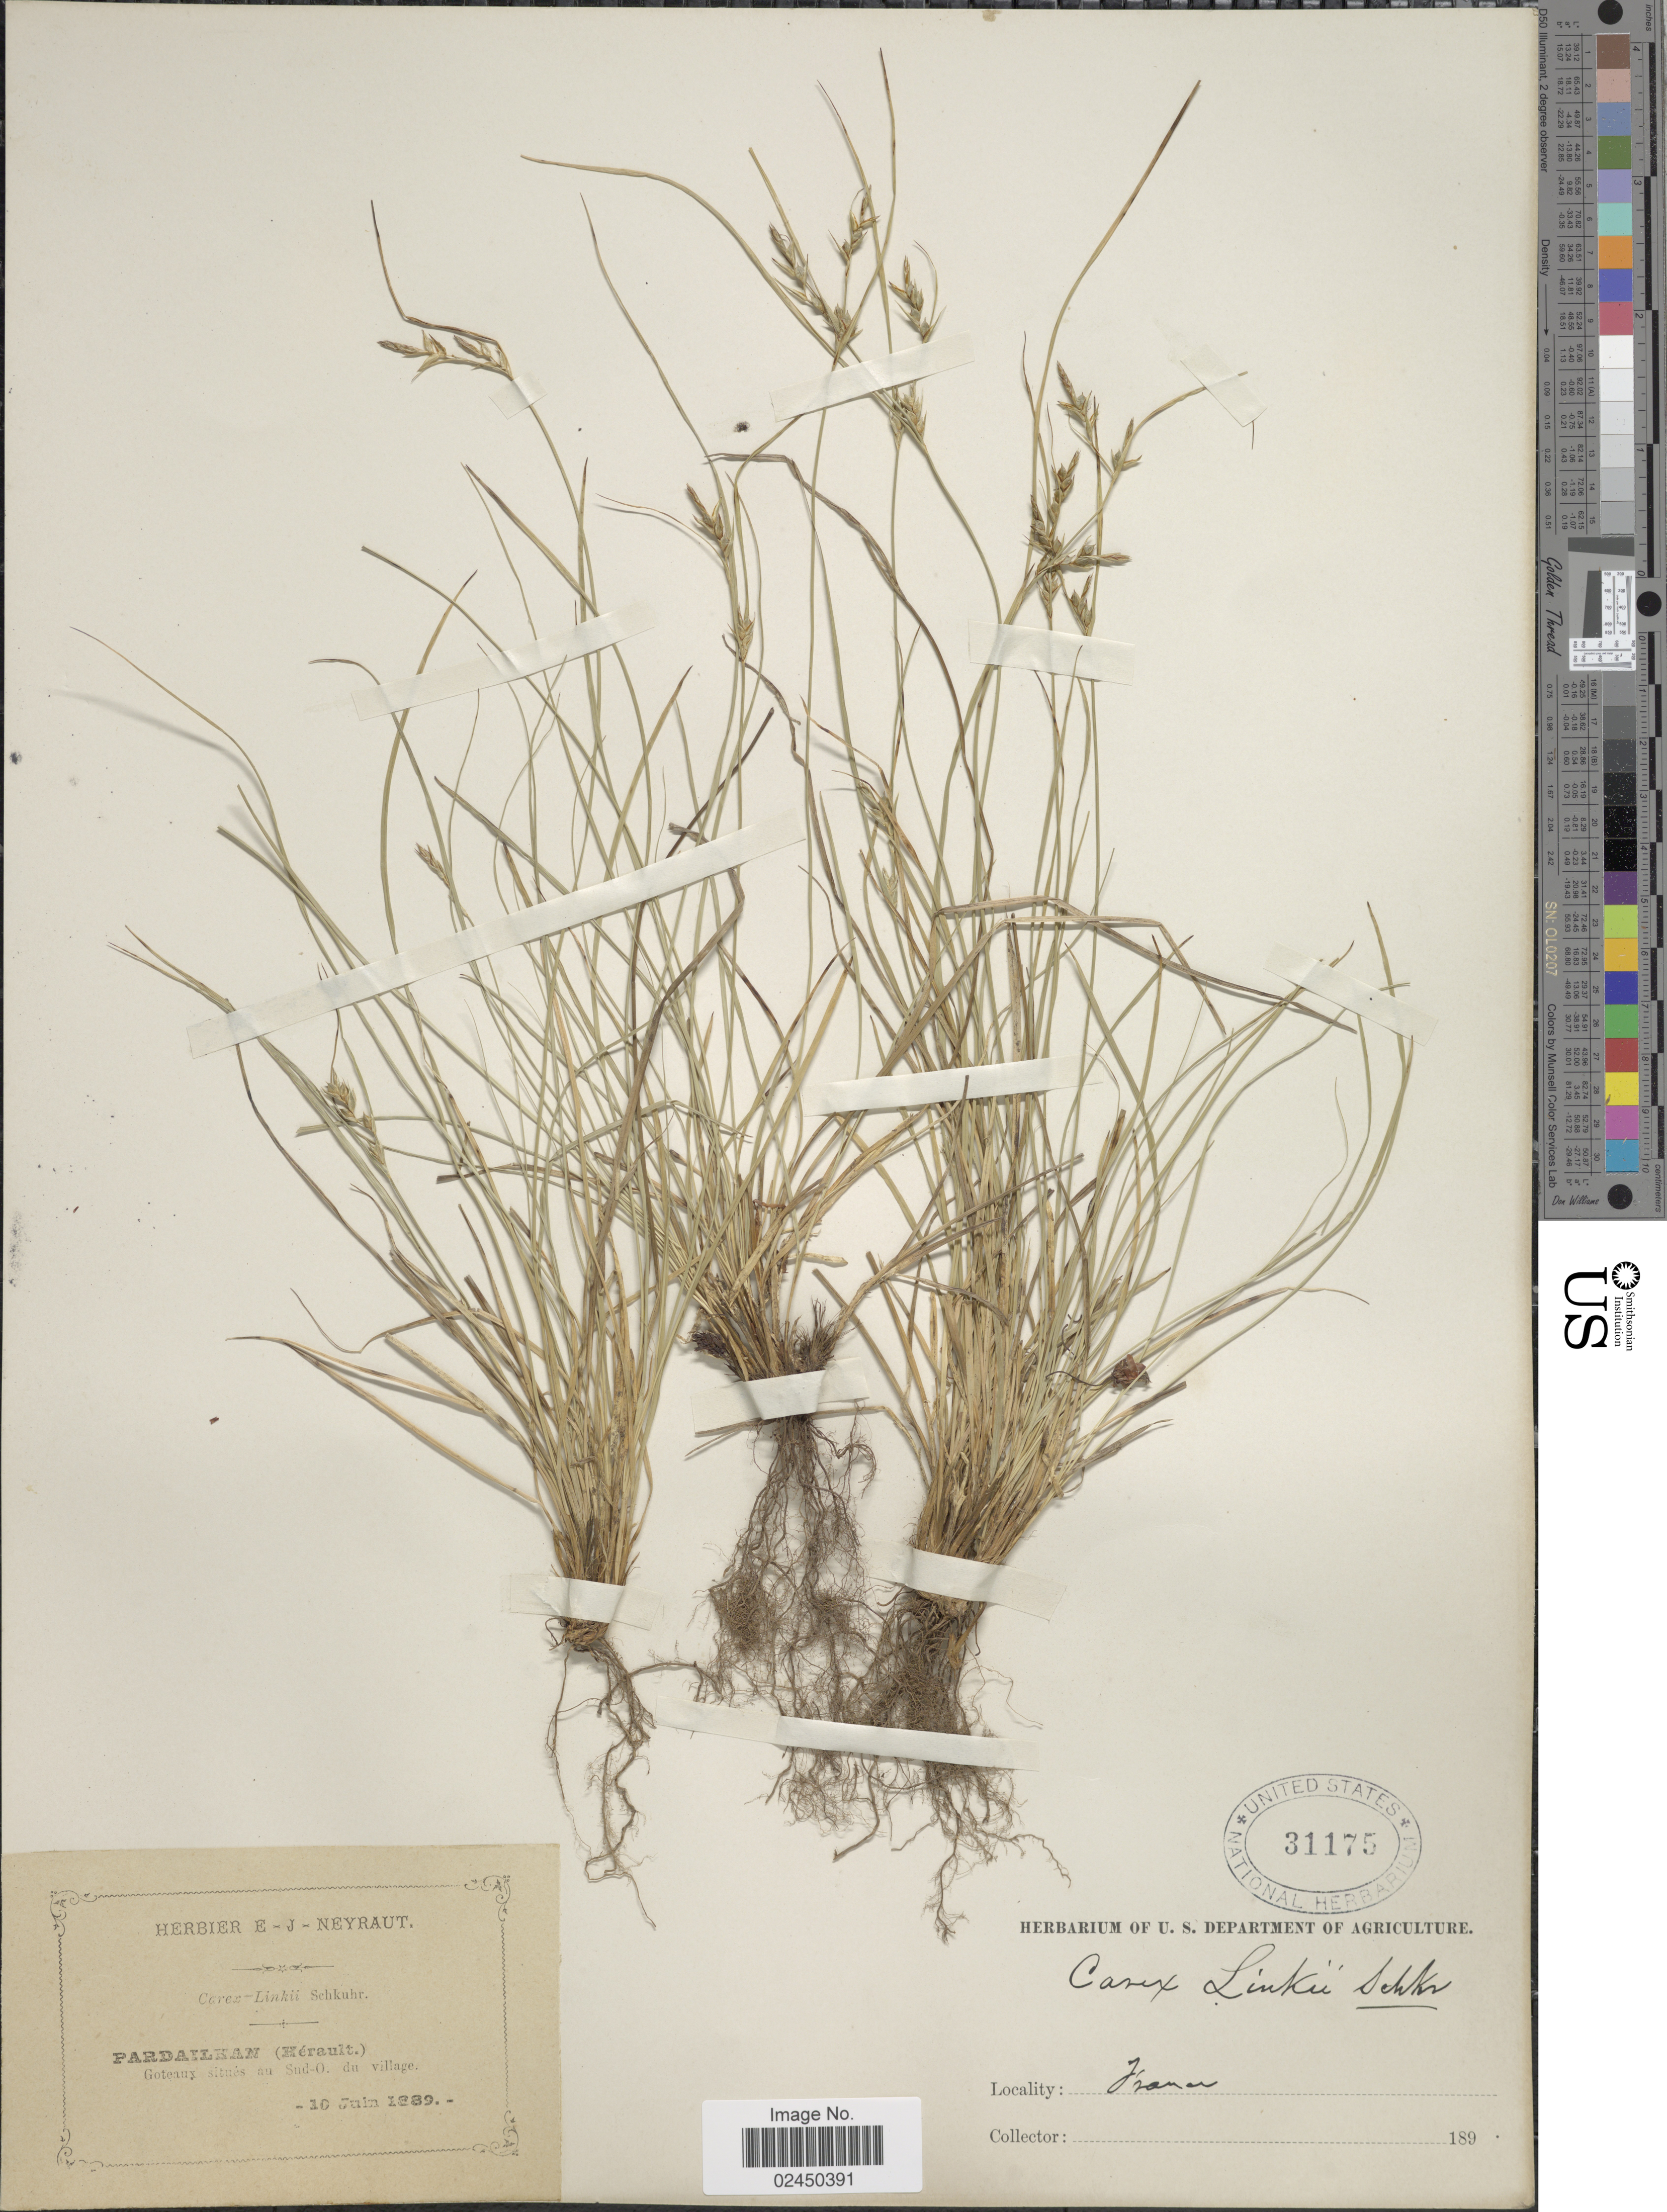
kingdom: Plantae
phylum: Tracheophyta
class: Liliopsida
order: Poales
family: Cyperaceae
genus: Carex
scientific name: Carex distachya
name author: Desf.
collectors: ex herb. E. J. Neyraut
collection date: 1889-06-10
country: France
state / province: Occitanie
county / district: Hérault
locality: Pardailkam (Herault) Goteaux situes an Sud-O du village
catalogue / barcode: US 31175